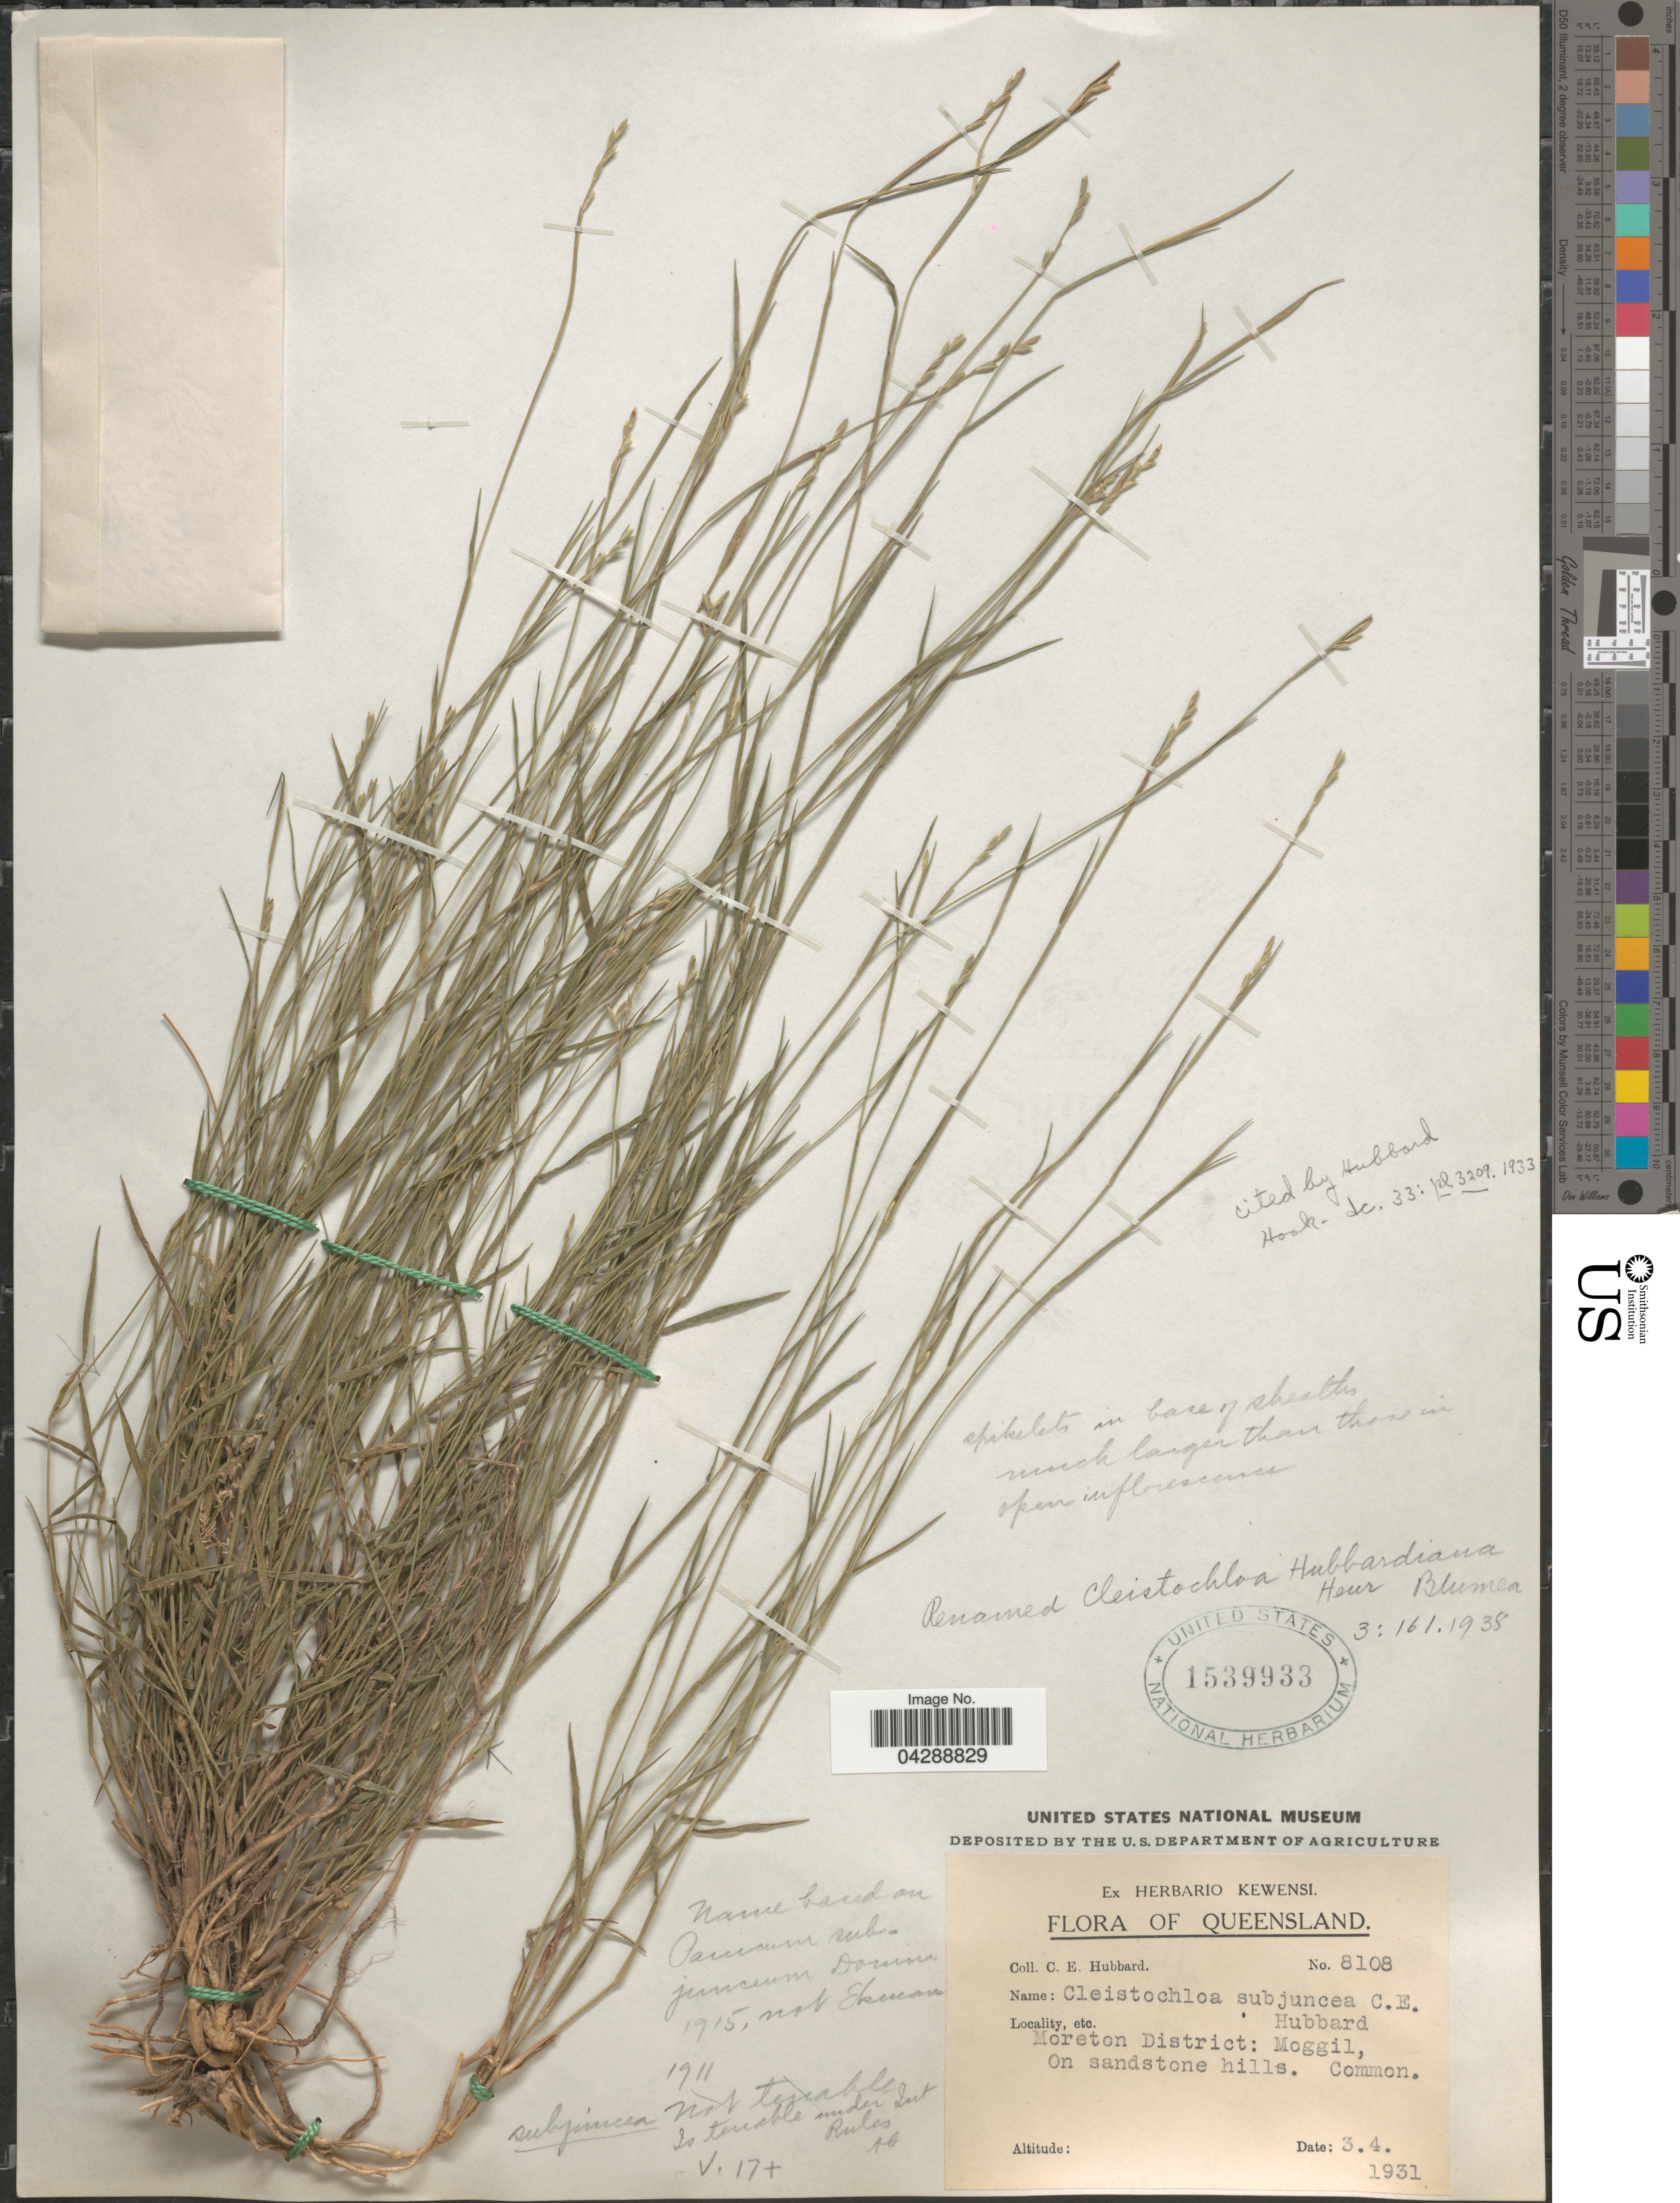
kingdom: Plantae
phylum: Tracheophyta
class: Liliopsida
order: Poales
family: Poaceae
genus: Cleistochloa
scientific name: Cleistochloa subjuncea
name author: C. E. Hubb.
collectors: C. E. Hubbard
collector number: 8108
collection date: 1931-04-03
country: Australia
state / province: Queensland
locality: Moreton District: Moggil, On sandstone hills. Common.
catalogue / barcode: US 1539933